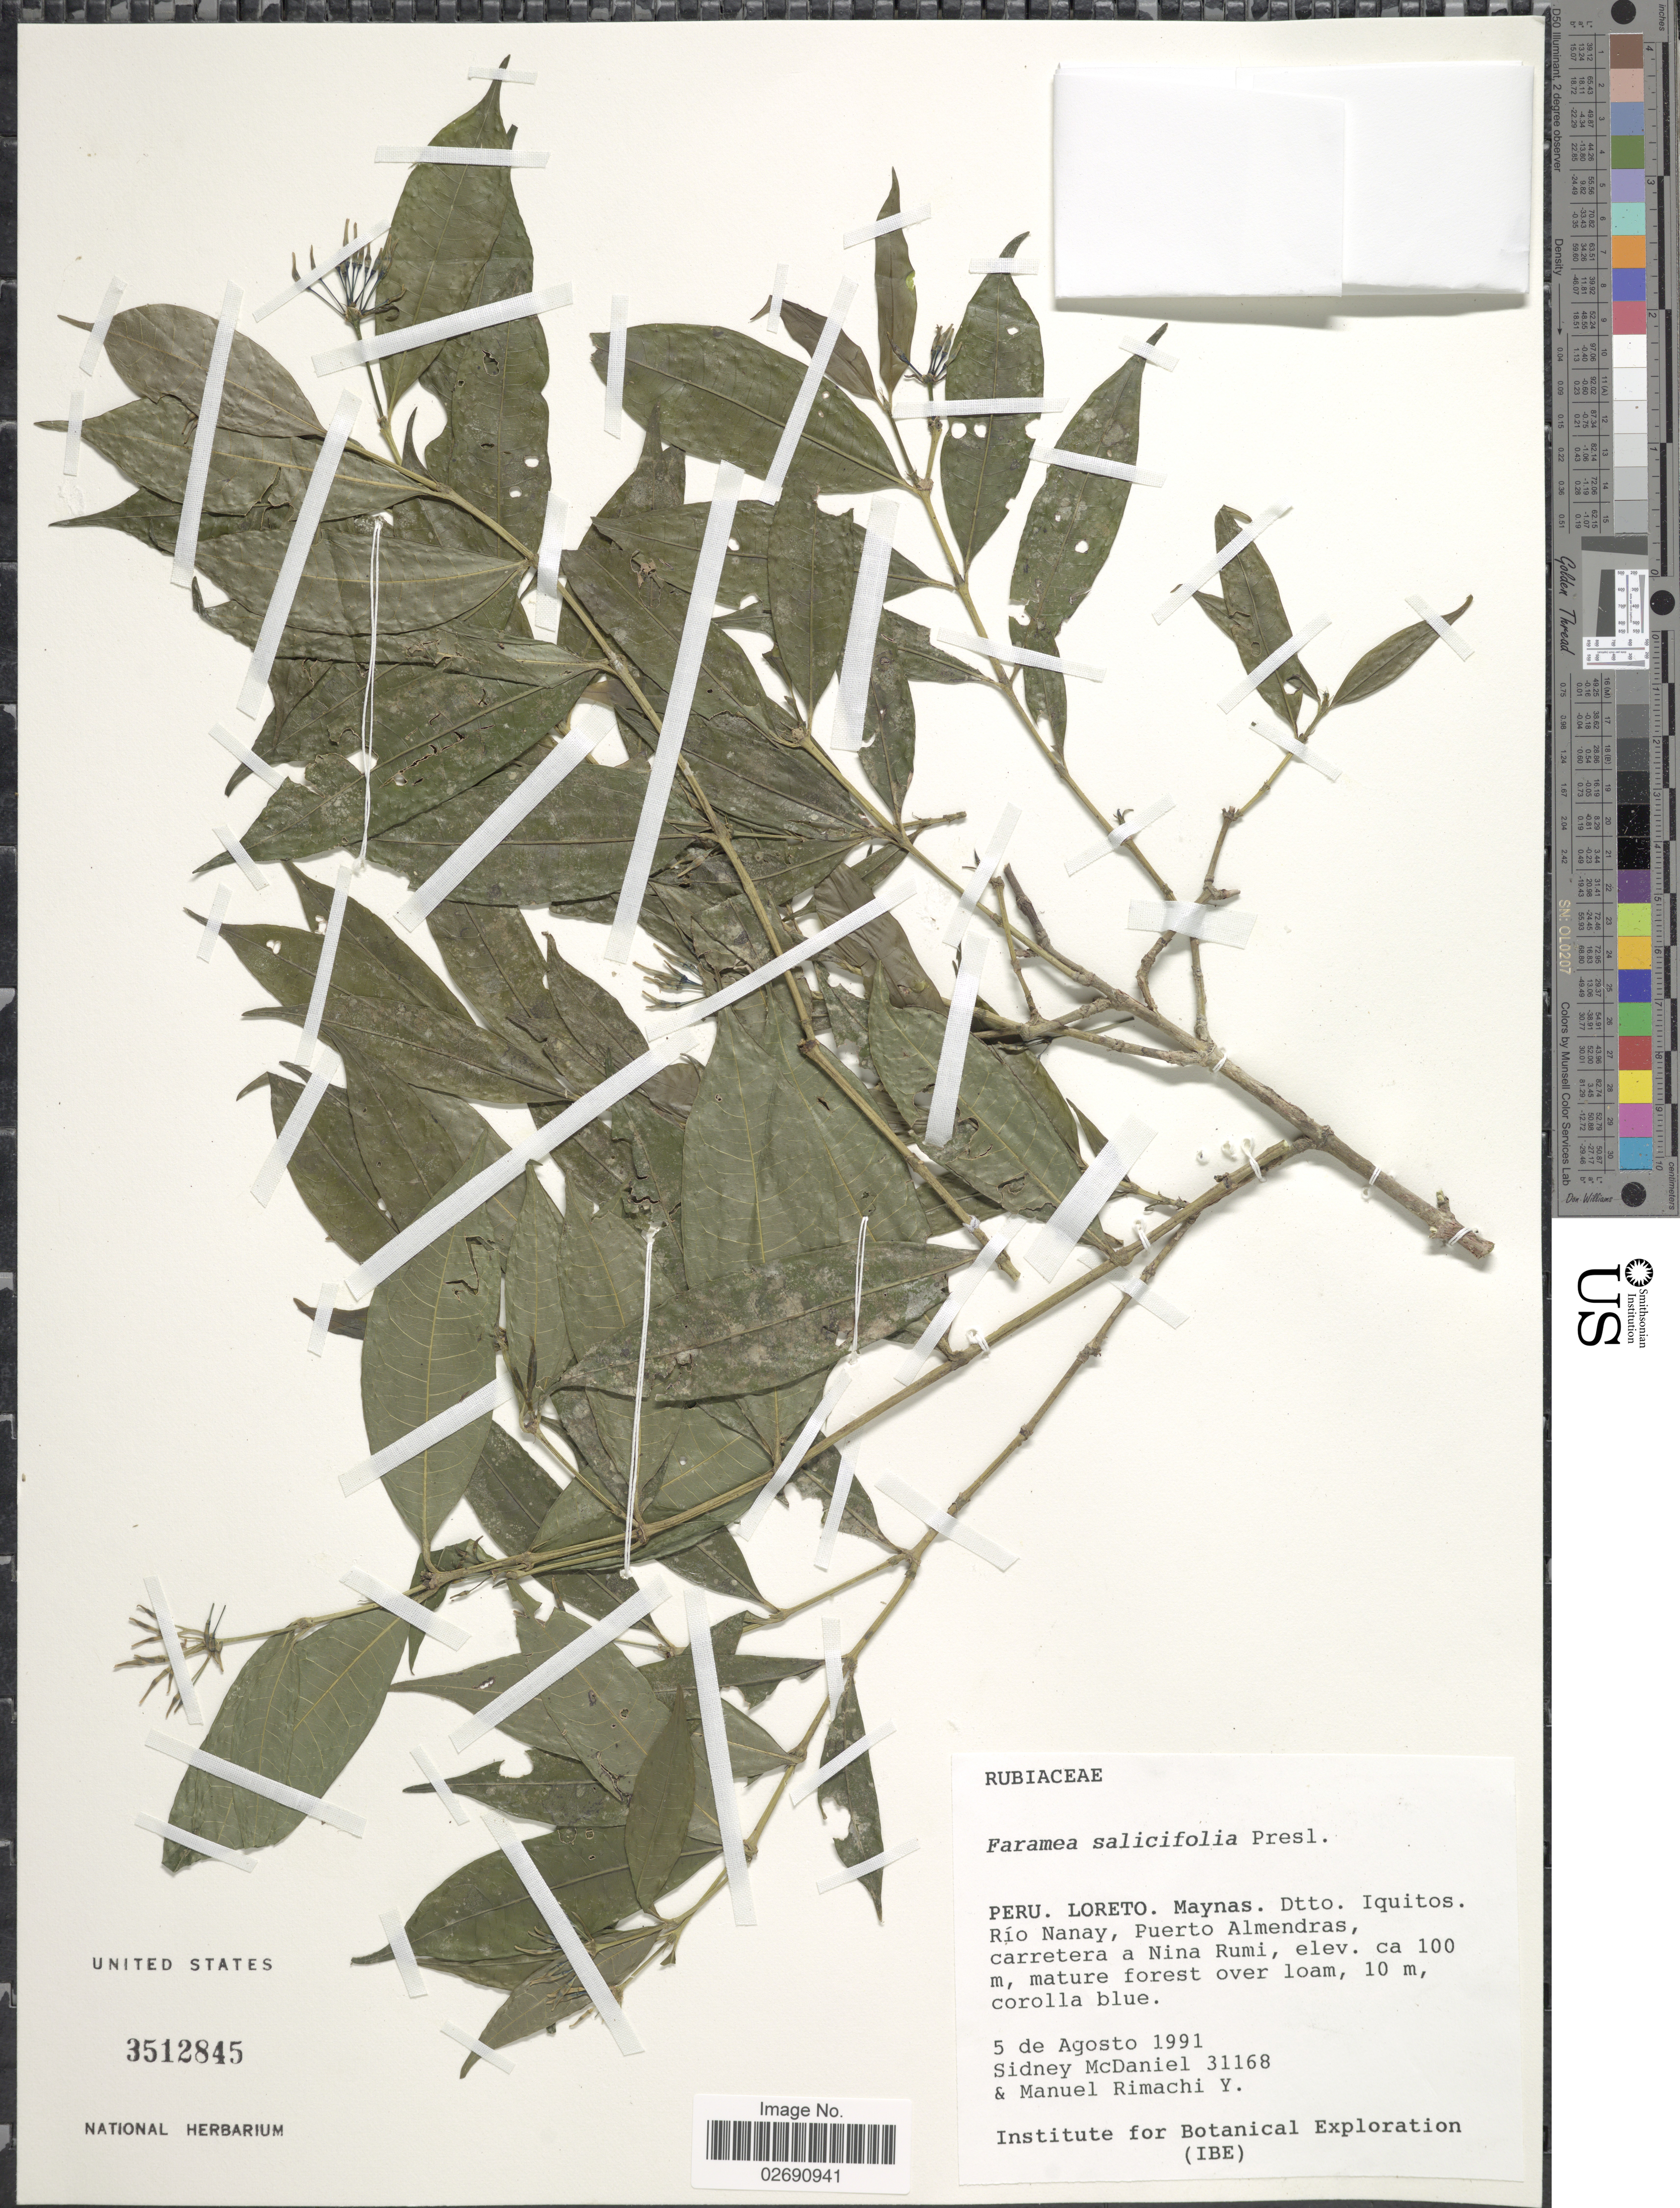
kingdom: Plantae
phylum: Tracheophyta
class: Magnoliopsida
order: Gentianales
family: Rubiaceae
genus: Faramea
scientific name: Faramea salicifolia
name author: C. Presl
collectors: S. McDaniel & M. Rimachi Y.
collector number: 31168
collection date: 1991-08-05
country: Peru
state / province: Loreto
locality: Maynas. Dtto. Iquitos. Rio Nanay, Puerto Almendras, carretera a Nina Rumi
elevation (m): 100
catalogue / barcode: US 3512845